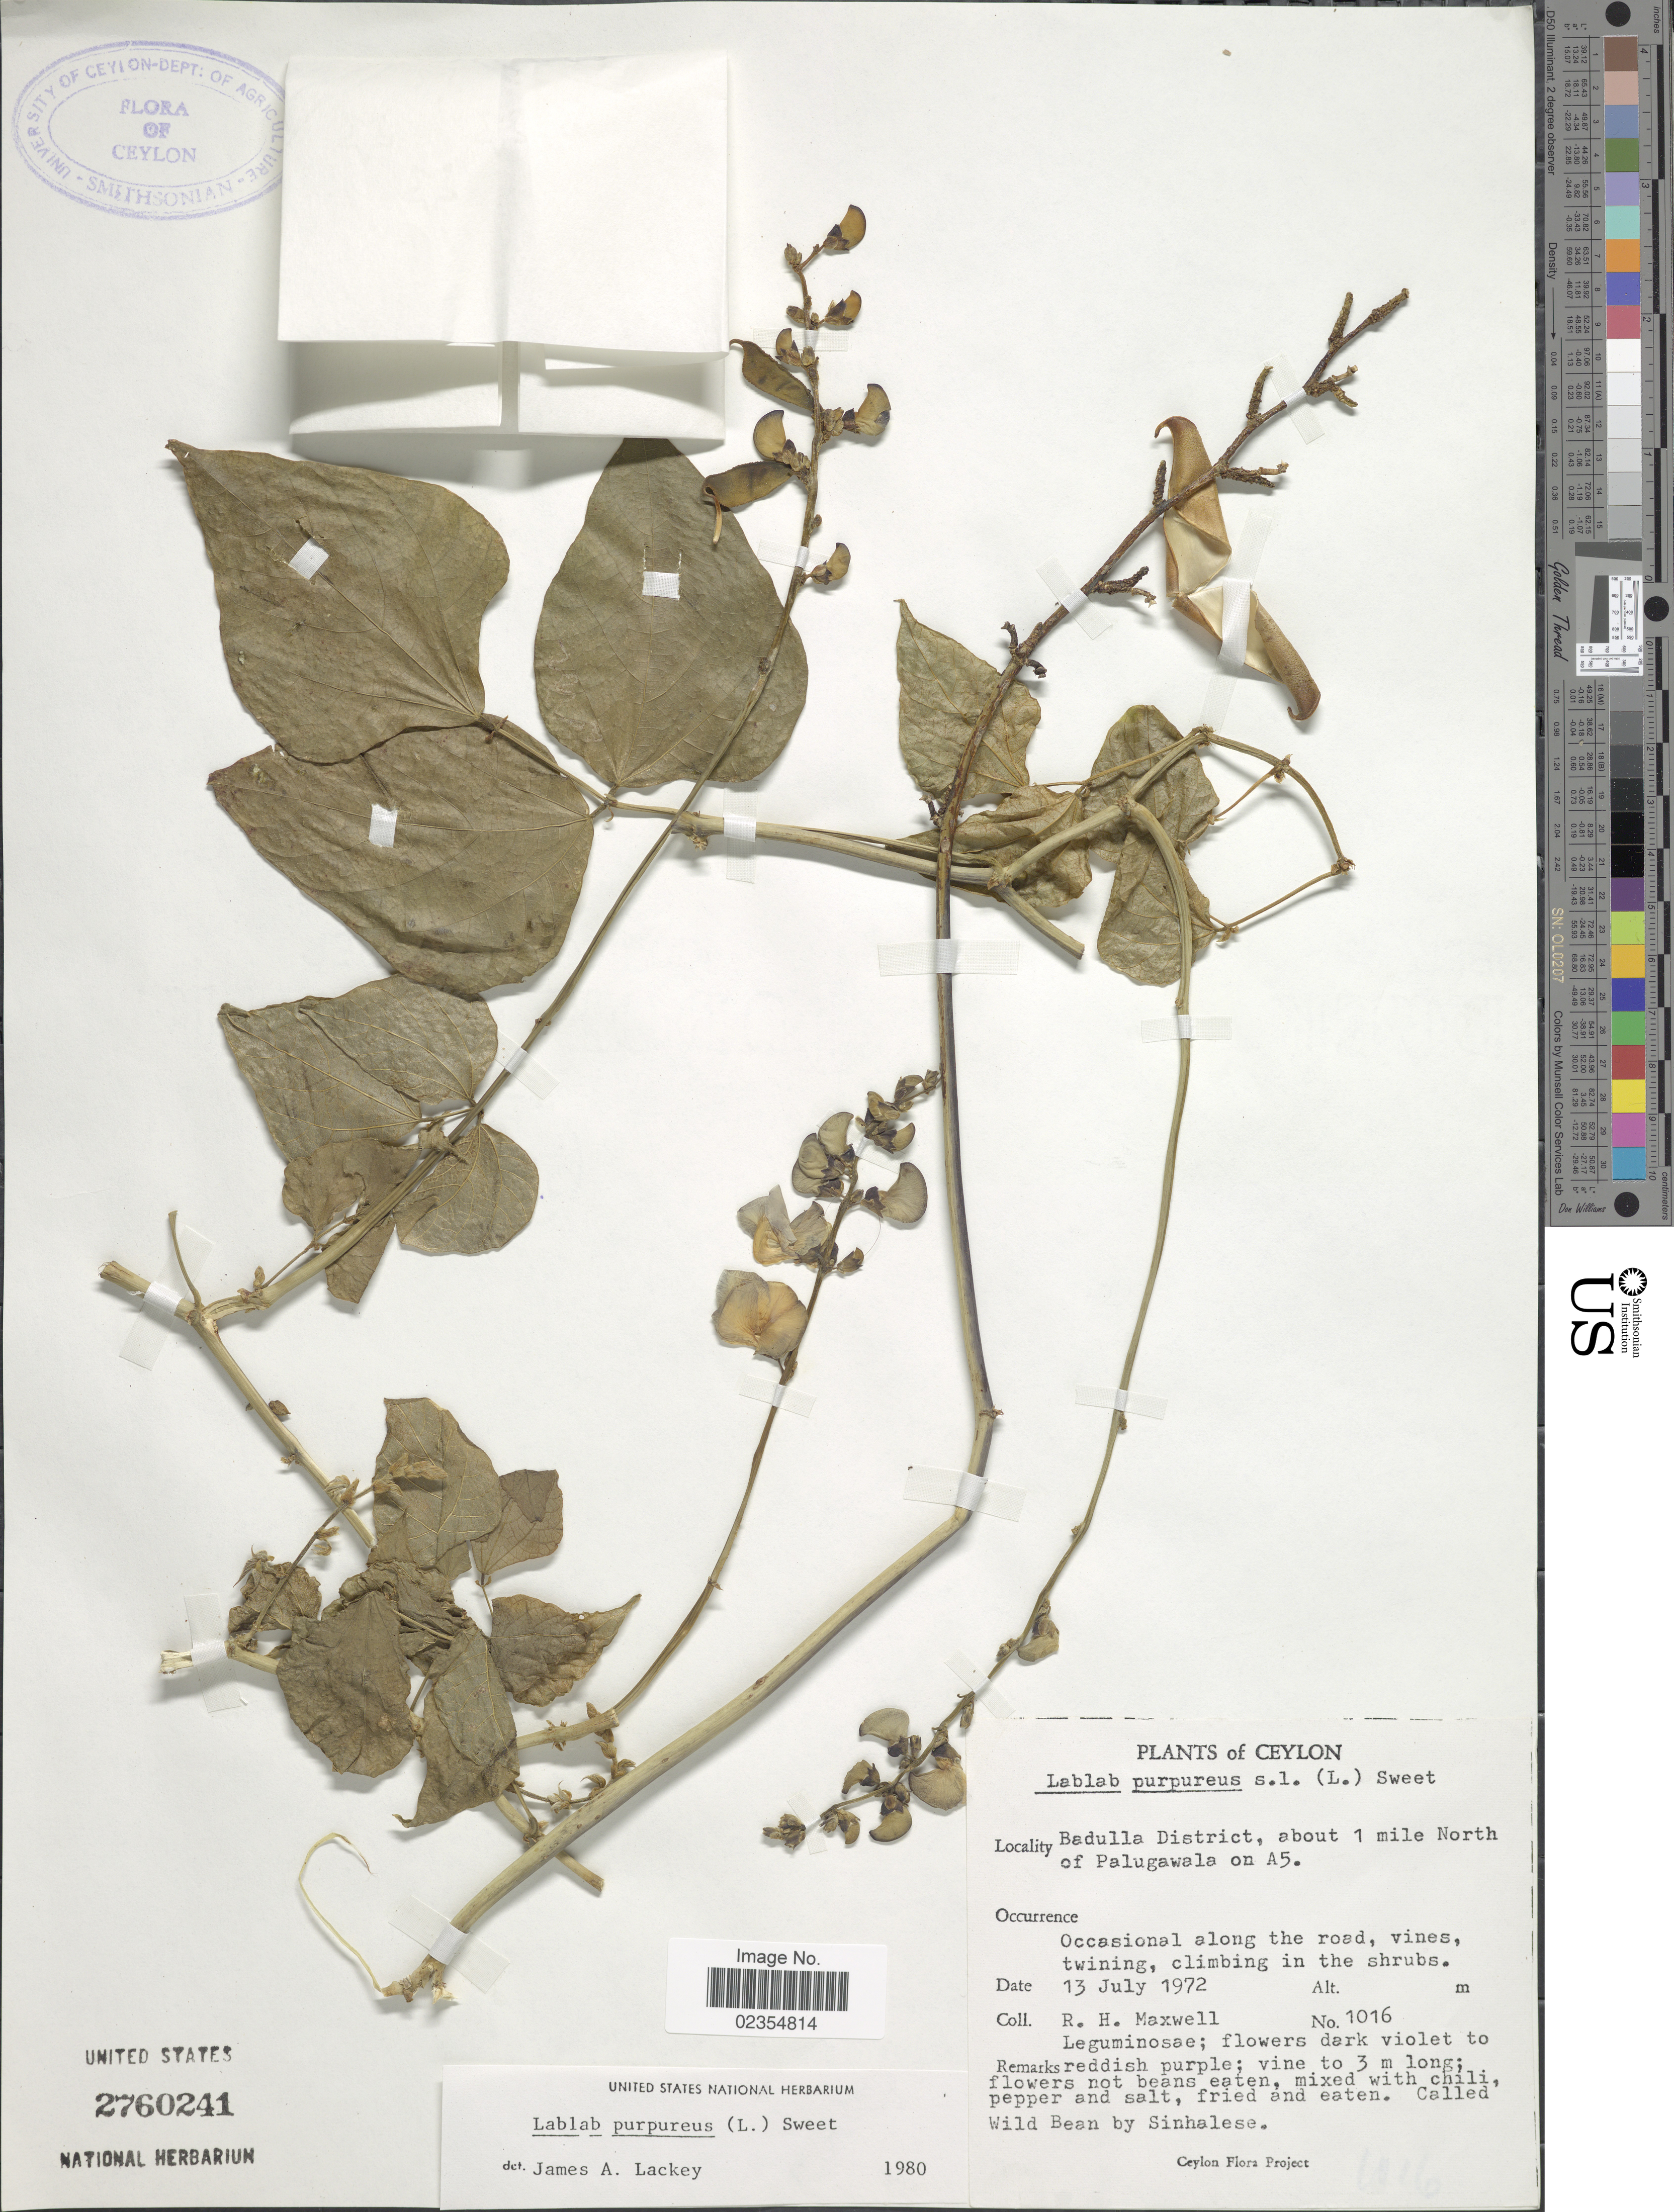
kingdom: Plantae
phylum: Tracheophyta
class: Magnoliopsida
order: Fabales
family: Fabaceae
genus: Lablab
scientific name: Lablab purpureus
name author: (L.) Sweet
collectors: R. Maxwell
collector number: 1016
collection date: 1972-07-13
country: Sri Lanka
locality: Ceylon, Badulla District, about 1 mile North of Palugawal aon A5, along the road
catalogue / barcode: US 2760241